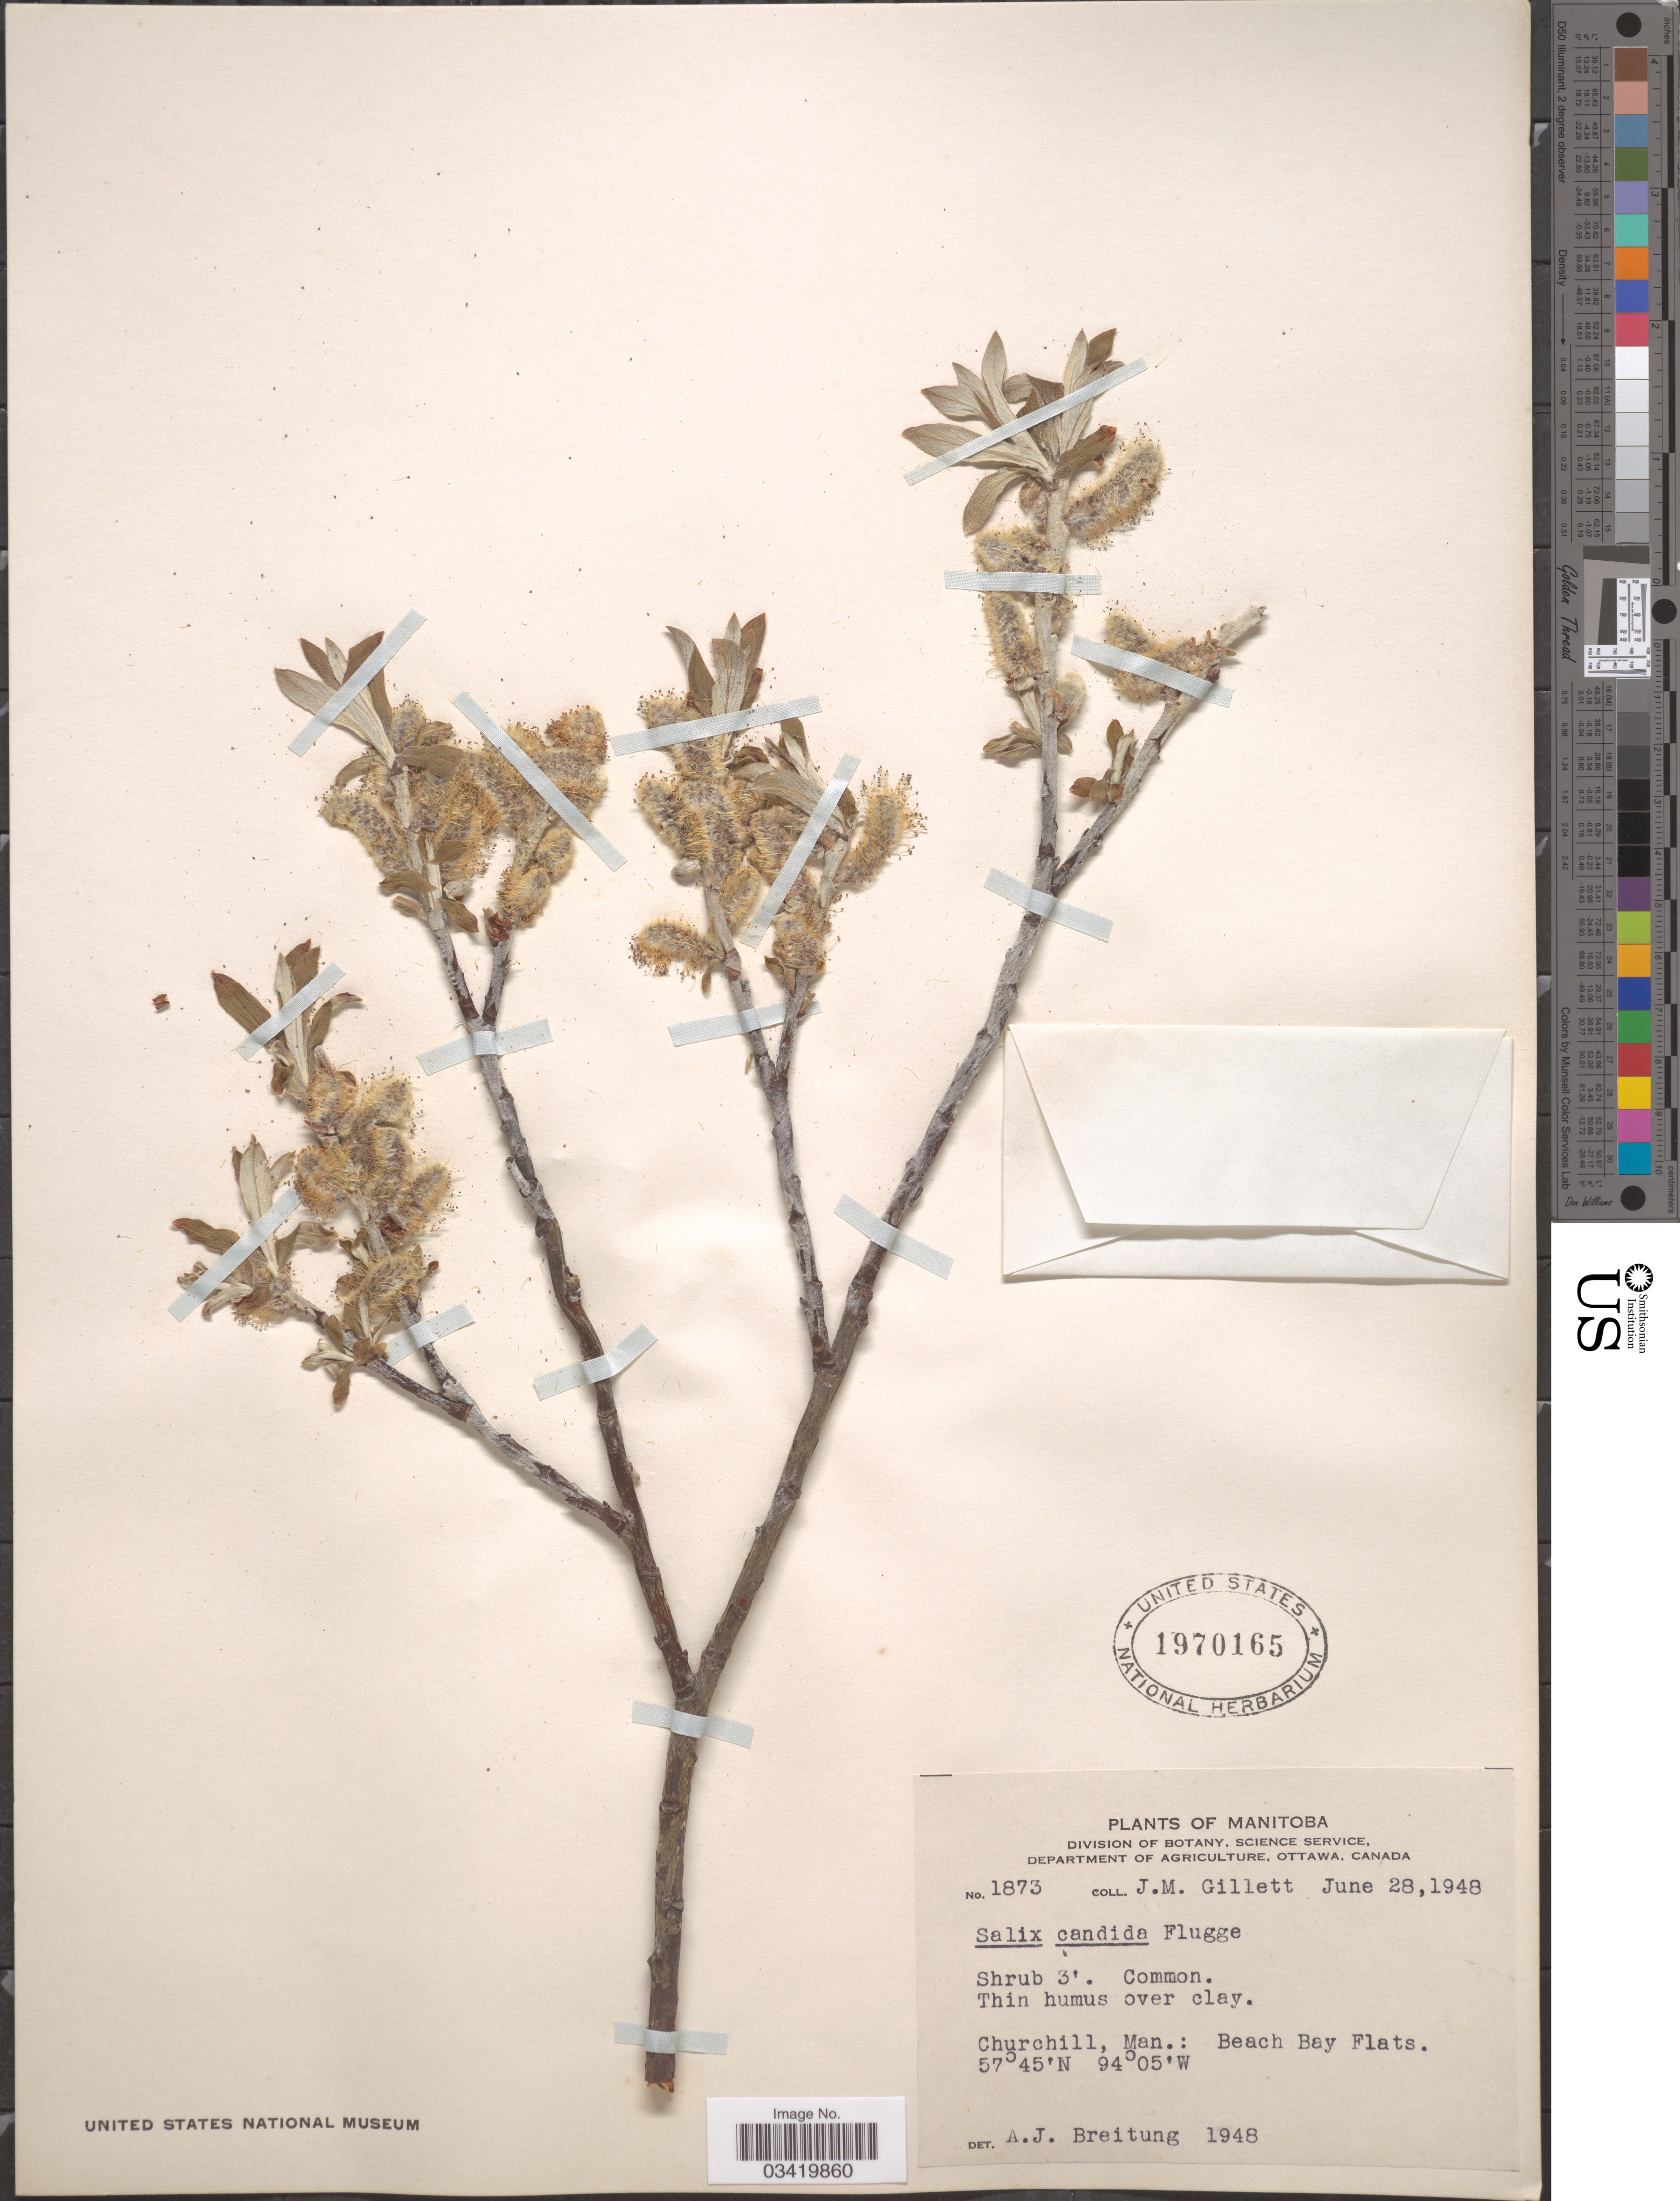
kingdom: Plantae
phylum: Tracheophyta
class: Magnoliopsida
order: Malpighiales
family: Salicaceae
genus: Salix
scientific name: Salix candida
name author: Flüggé ex Willd.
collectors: J. M. Gillett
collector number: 1873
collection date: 1948-06-28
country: Canada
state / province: Manitoba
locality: Churchill, Man.: Beach Bay Flatts.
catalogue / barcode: US 1970165